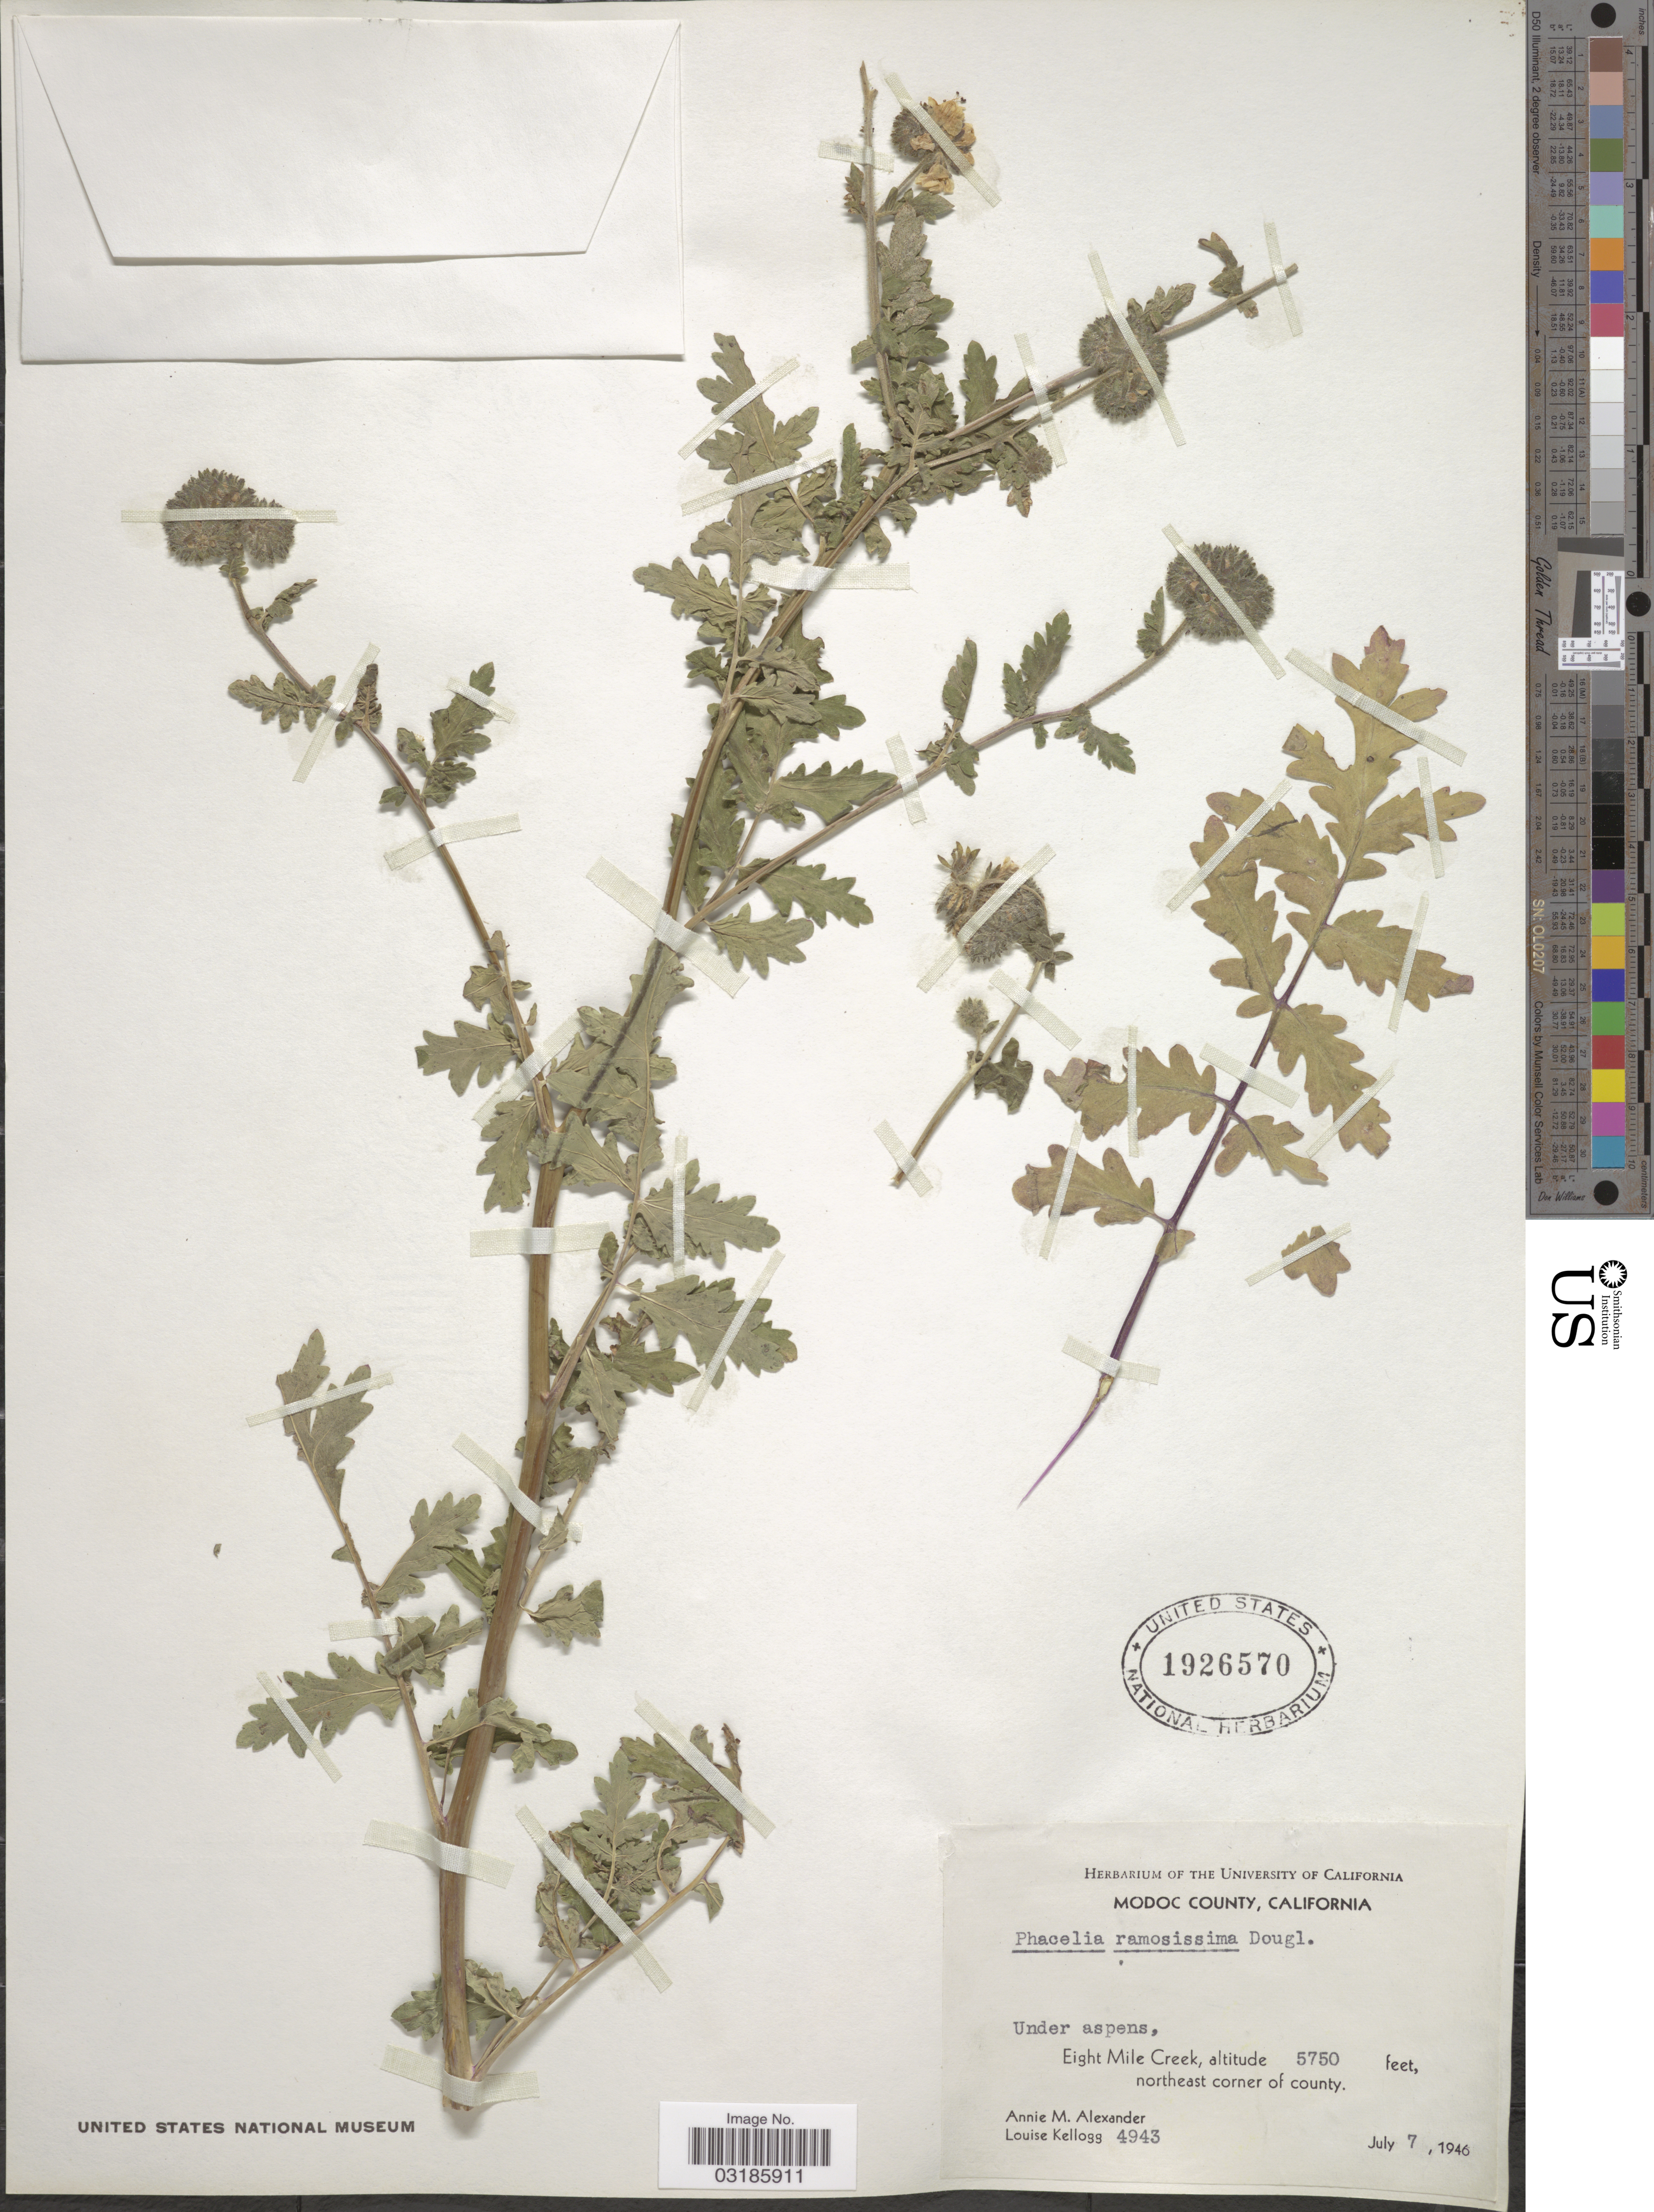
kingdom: Plantae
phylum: Tracheophyta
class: Magnoliopsida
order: Boraginales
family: Hydrophyllaceae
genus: Phacelia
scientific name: Phacelia ramosissima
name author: Douglas ex Lehm.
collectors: A. M. Alexander & L. Kellogg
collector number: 4943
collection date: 1946-07-07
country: United States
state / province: California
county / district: Modoc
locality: Modoc County. Under aspens, Eight Mile Creek, northeast corner of county.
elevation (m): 1753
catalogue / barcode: US 1926570